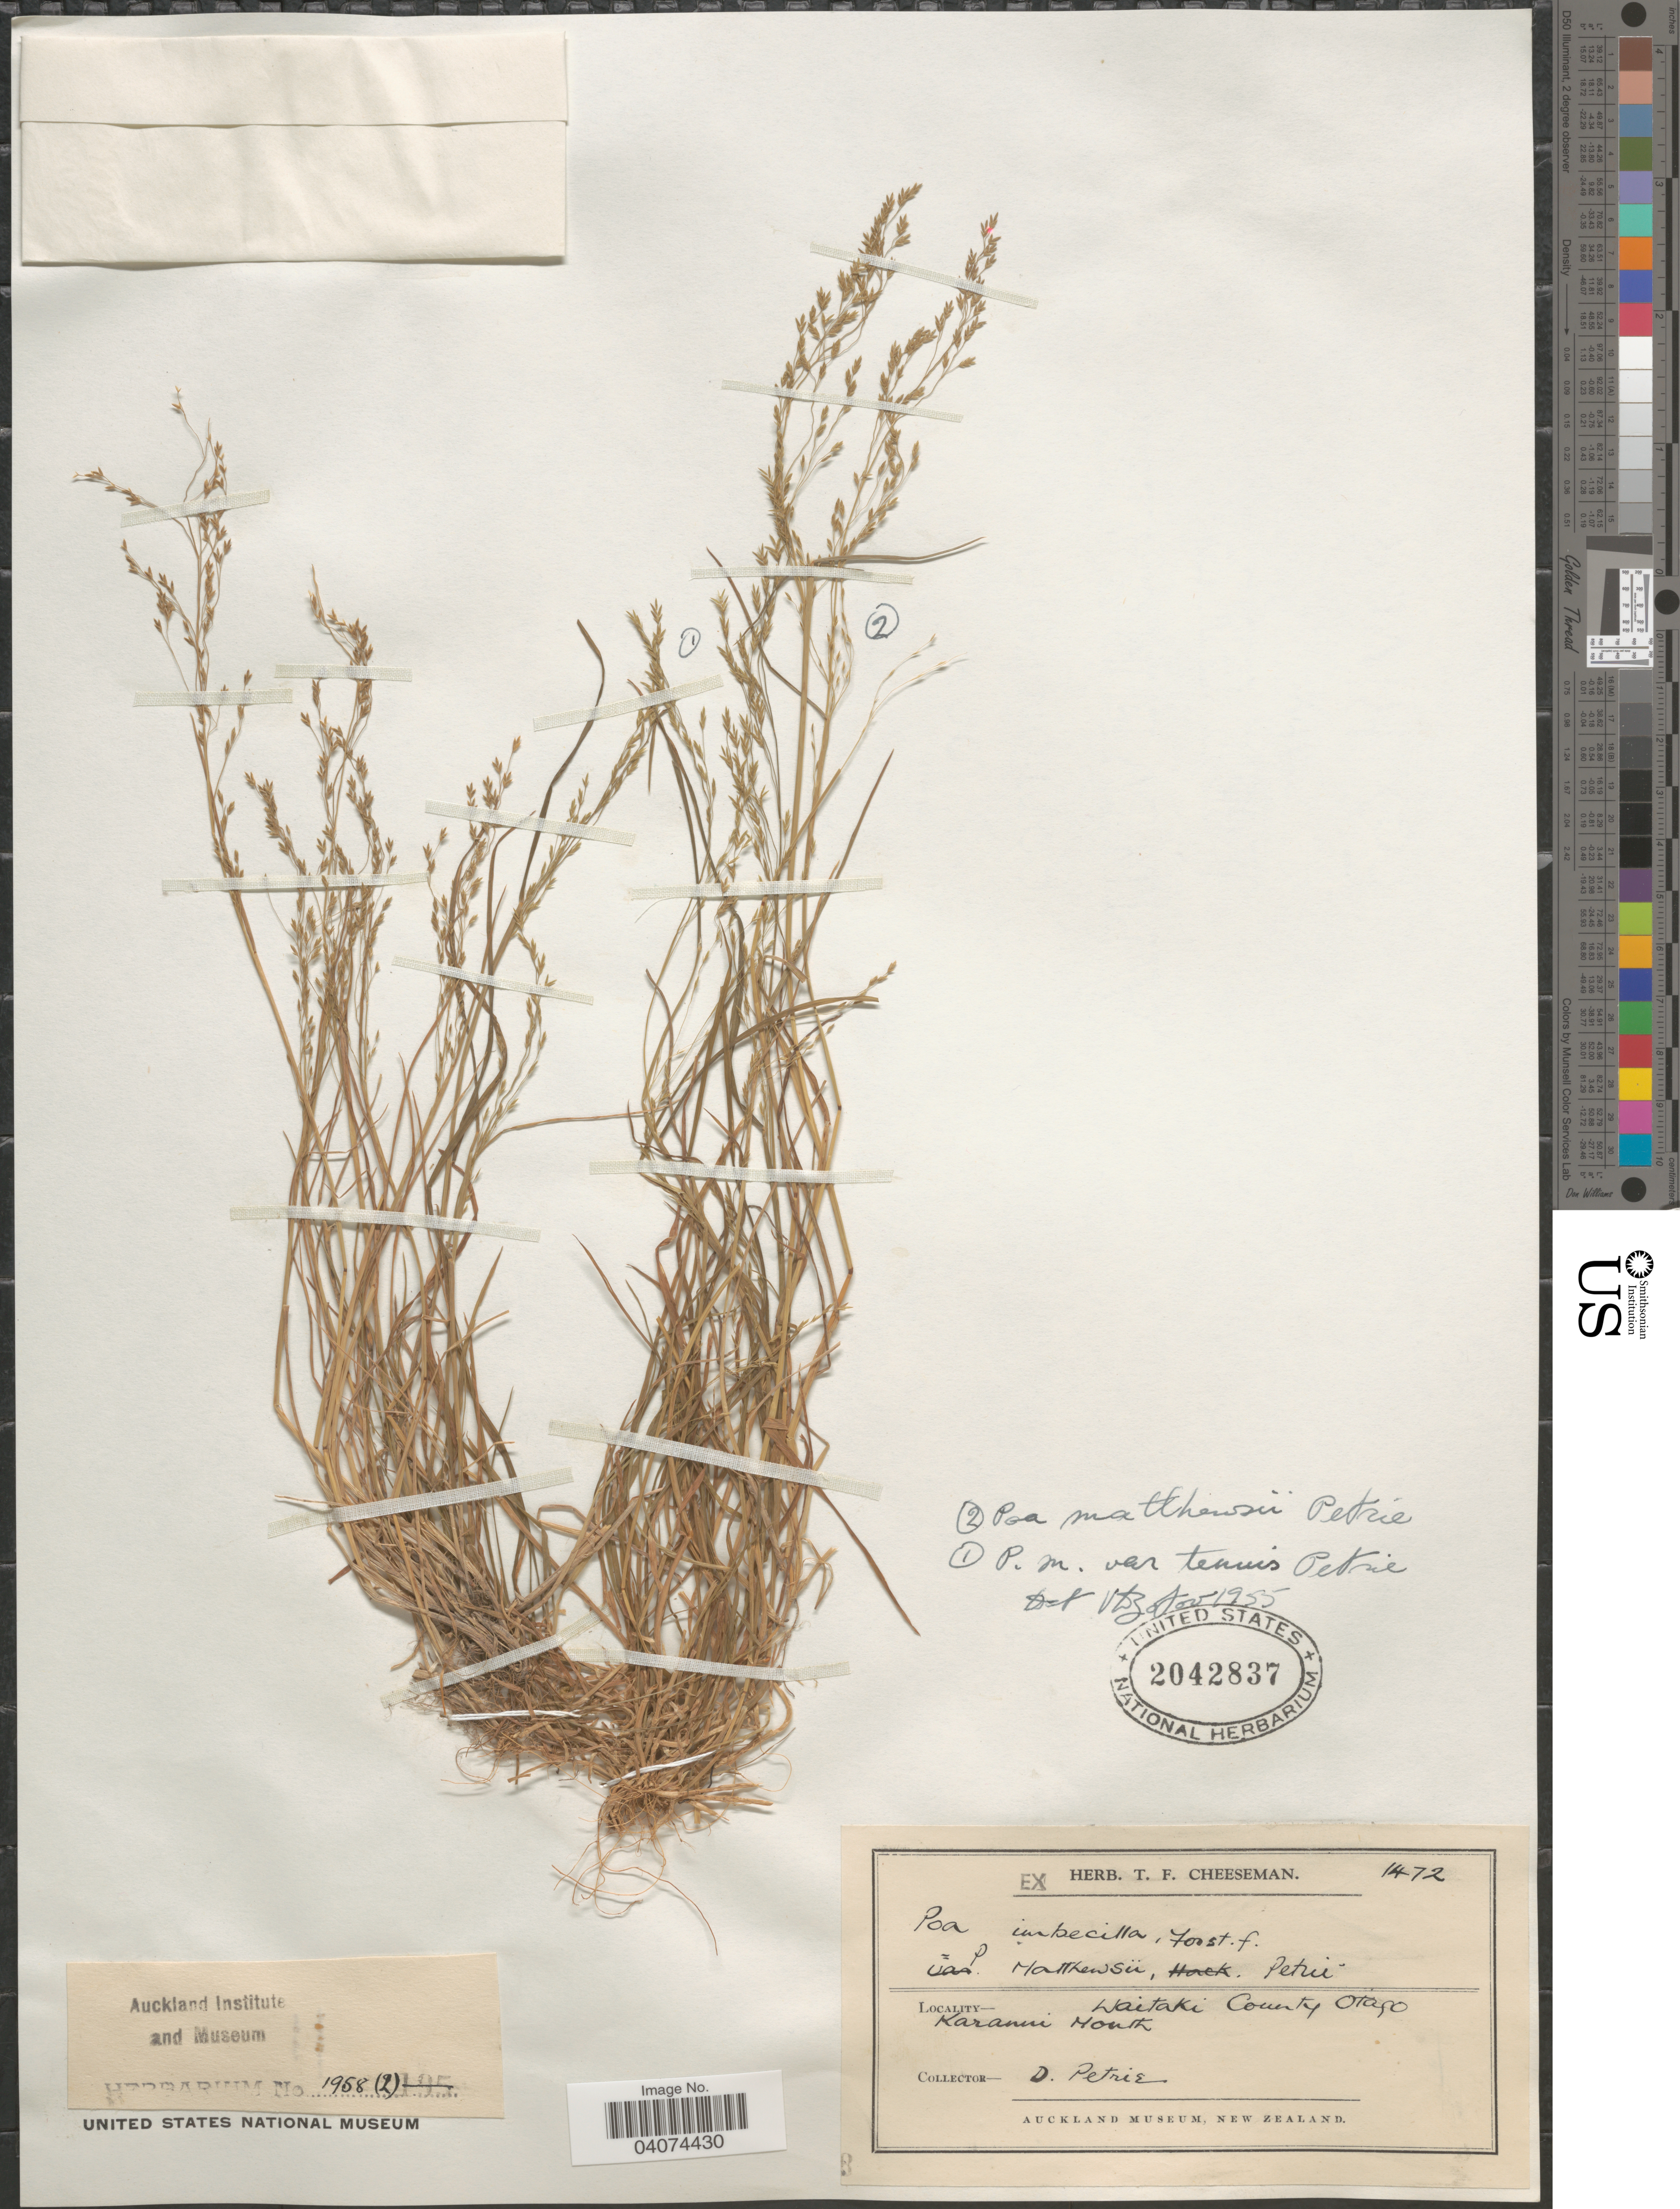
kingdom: Plantae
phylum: Tracheophyta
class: Liliopsida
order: Poales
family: Poaceae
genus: Poa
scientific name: Poa matthewsii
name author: Petrie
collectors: D. Petrie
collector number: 1472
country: New Zealand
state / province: Otago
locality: Waitaki County. Kuranui Mouth.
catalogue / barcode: US 2042837